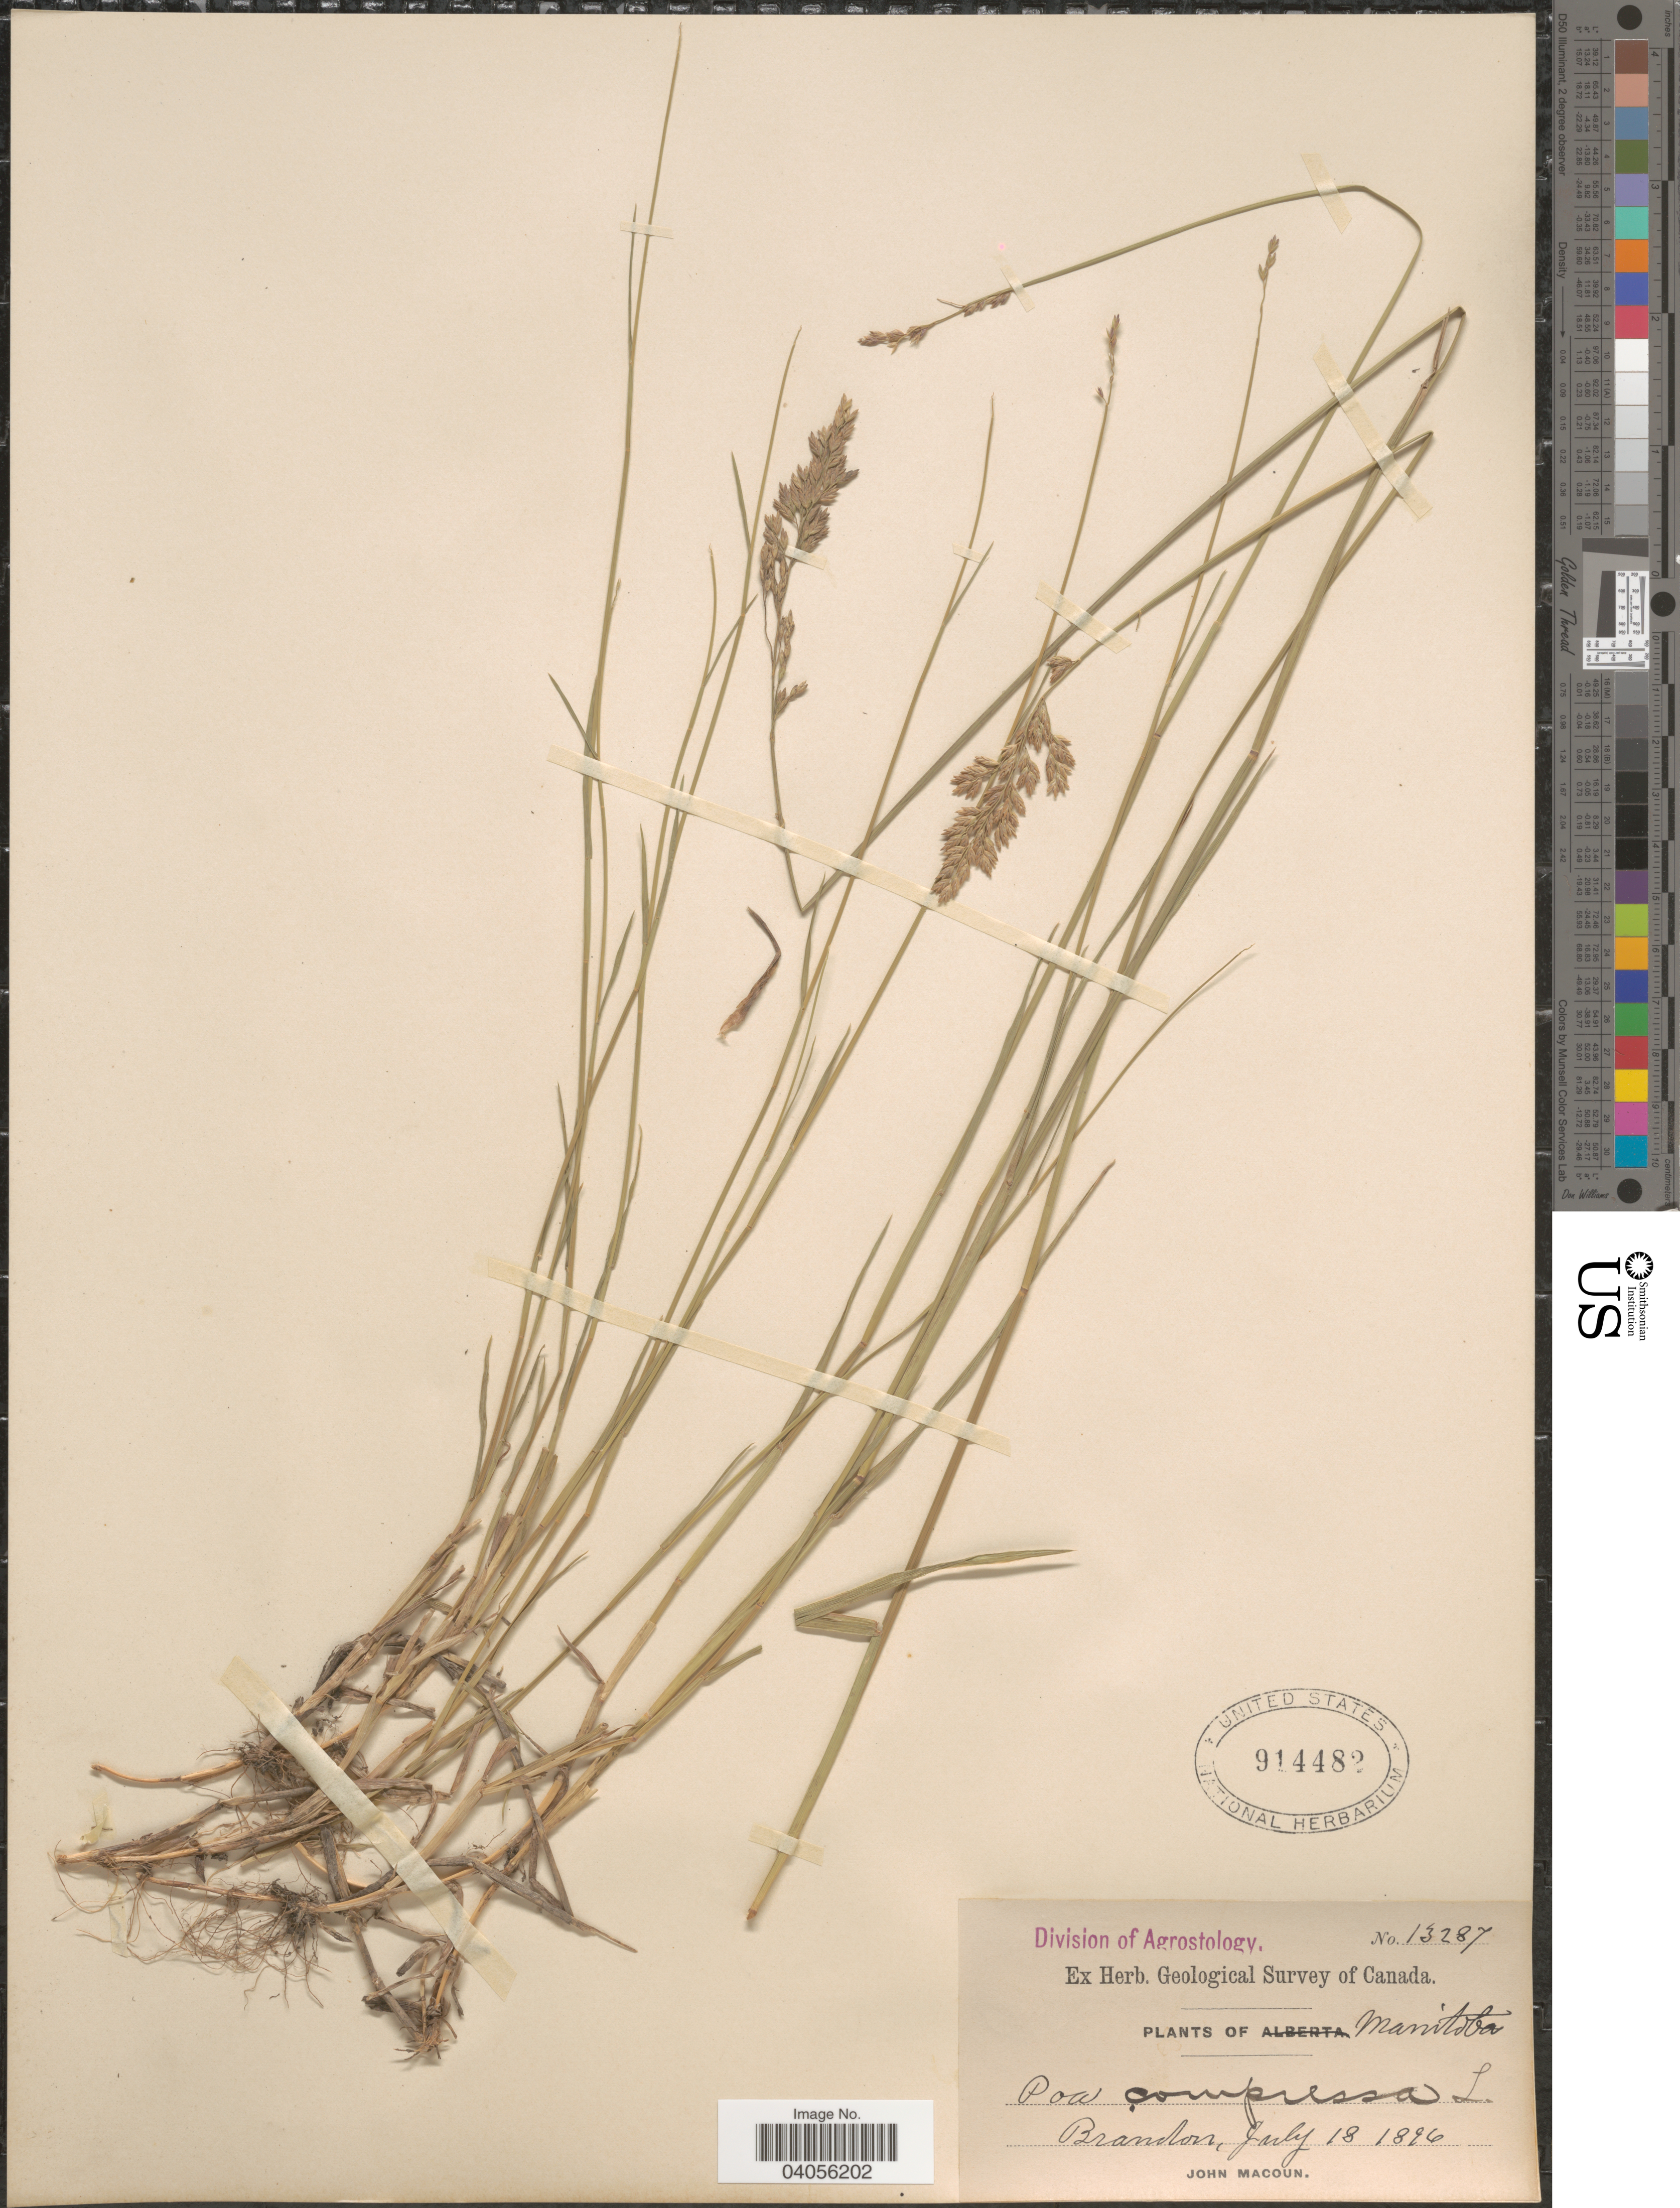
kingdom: Plantae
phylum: Tracheophyta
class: Liliopsida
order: Poales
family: Poaceae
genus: Poa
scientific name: Poa compressa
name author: L.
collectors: J. Macoun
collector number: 13287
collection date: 1896-07-18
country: Canada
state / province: Manitoba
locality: Brandon.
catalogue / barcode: US 914482